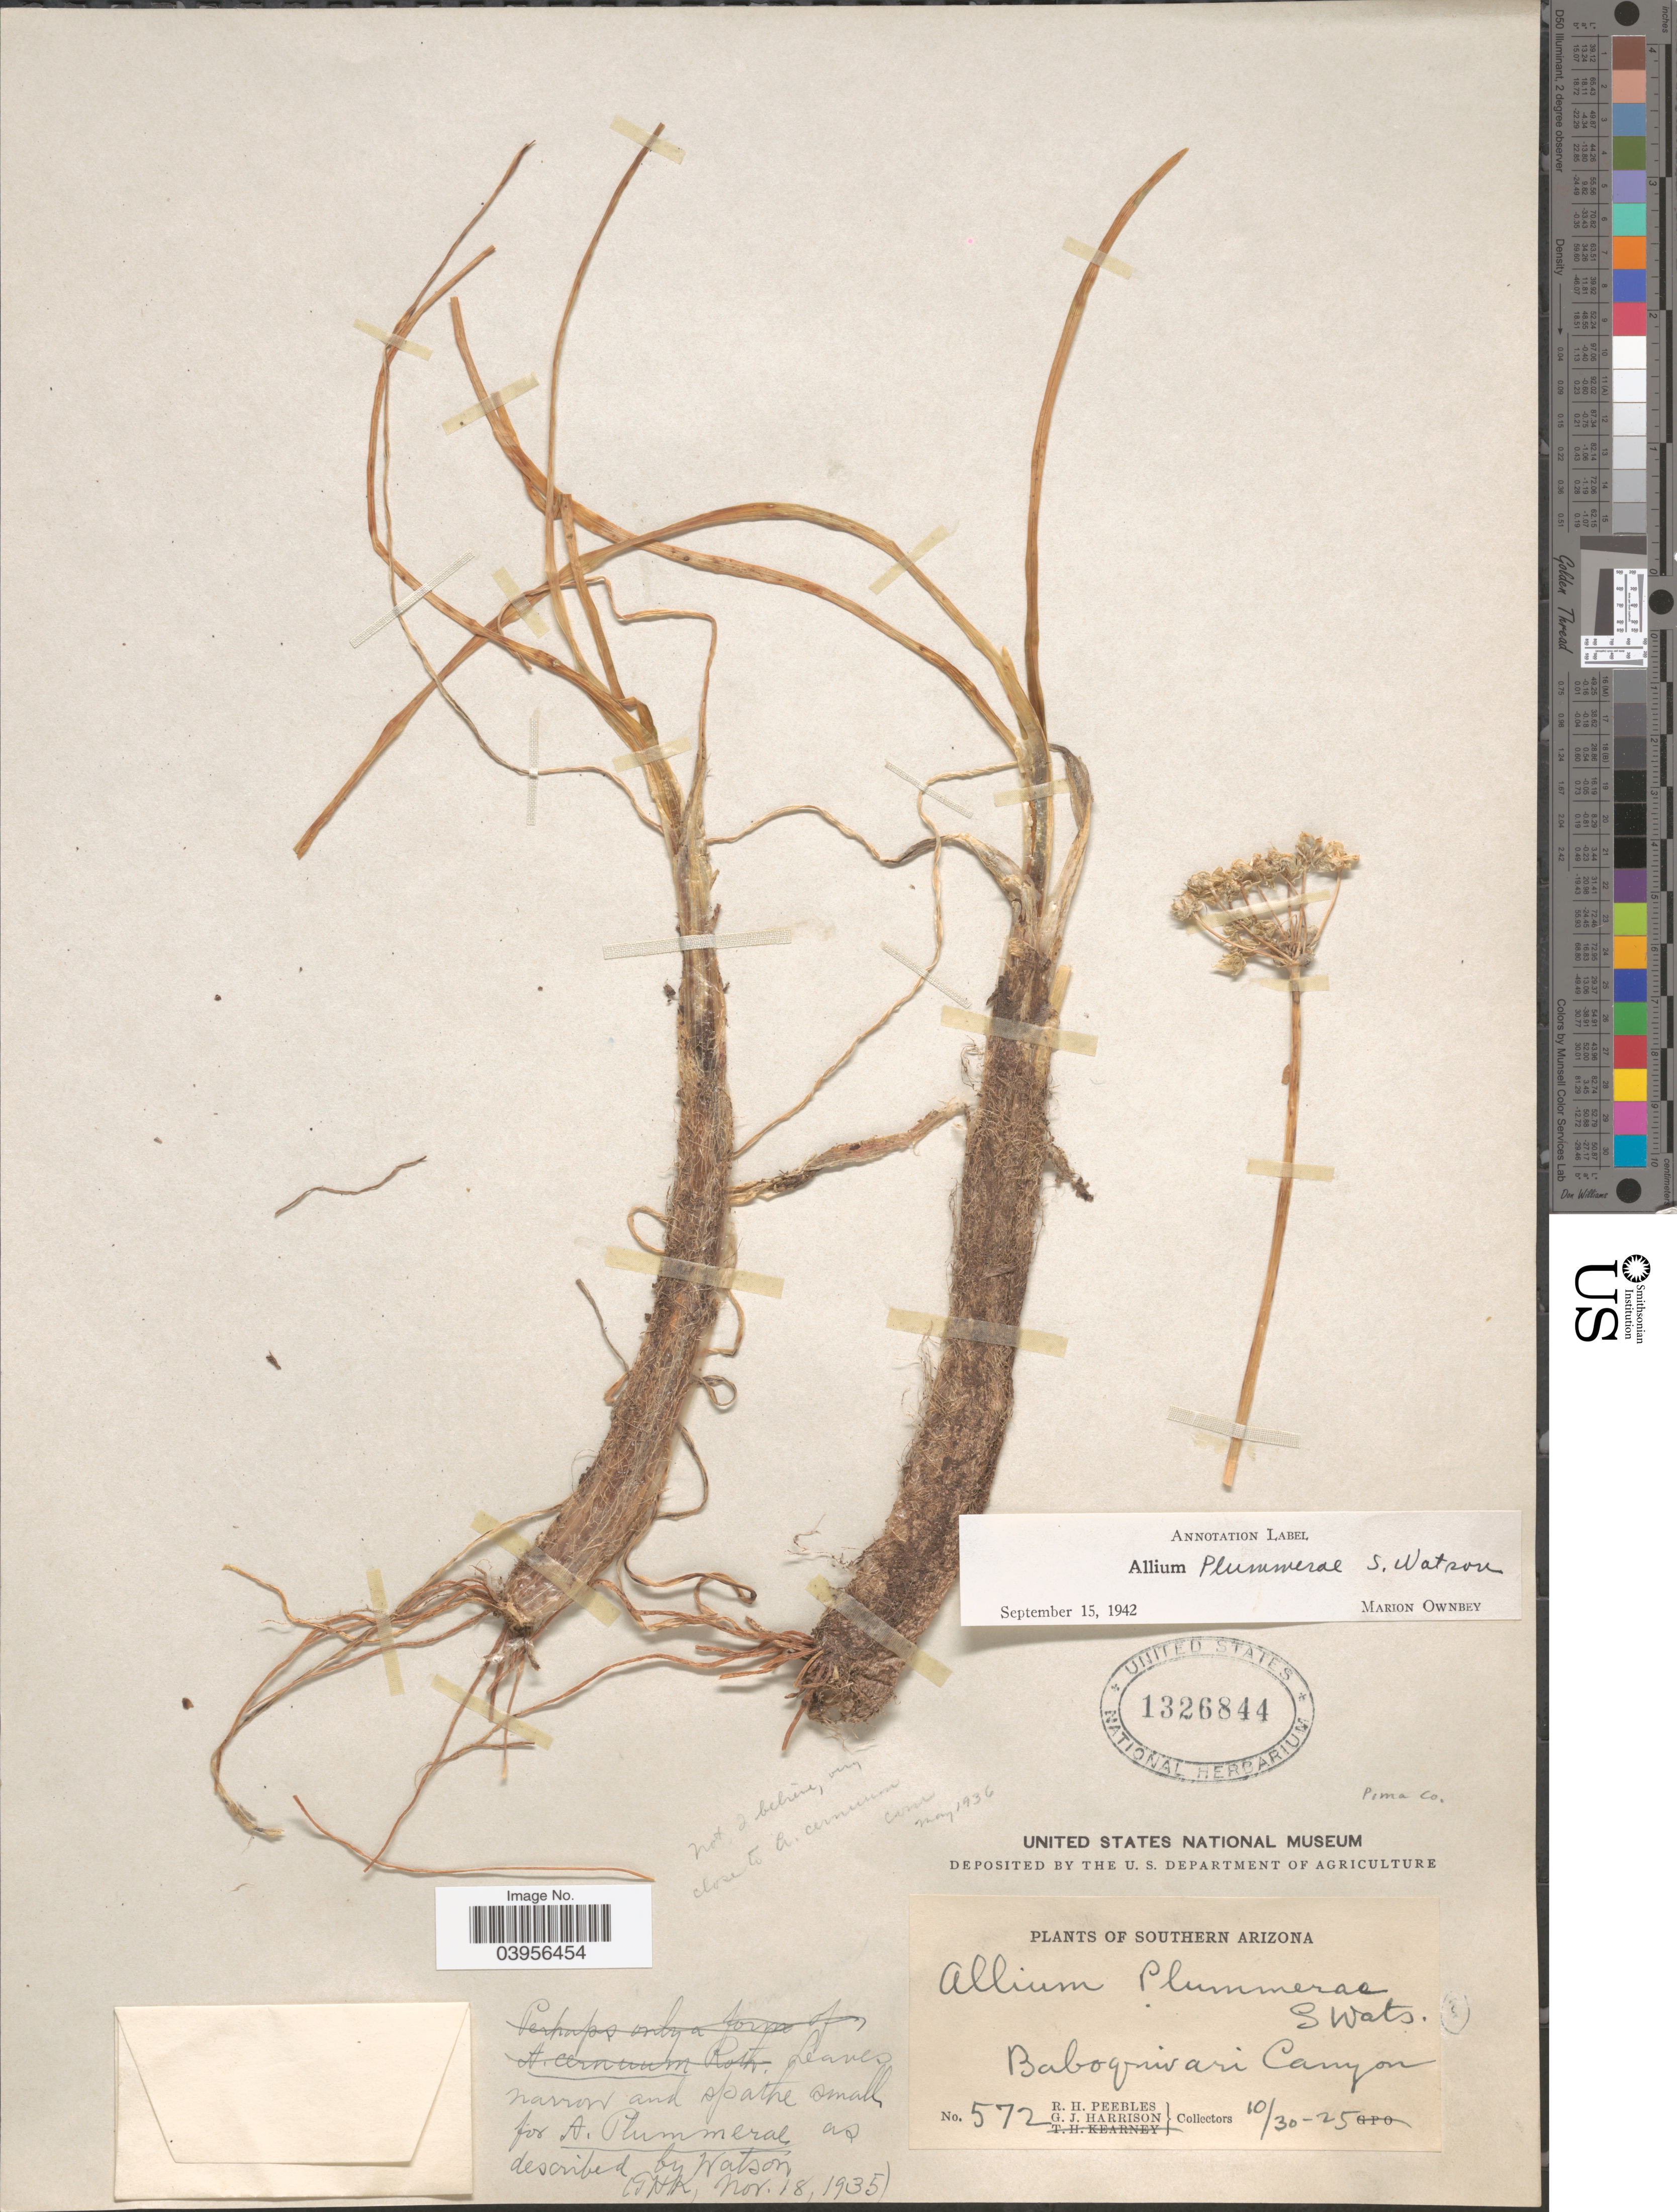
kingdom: Plantae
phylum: Tracheophyta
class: Liliopsida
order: Asparagales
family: Amaryllidaceae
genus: Allium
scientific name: Allium plummerae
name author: S. Watson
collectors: R. H. Peebles & G. J. Harrison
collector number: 572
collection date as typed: Transcribed d/m/y: 30/10/25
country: United States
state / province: Arizona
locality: Pima Co. Southern Arizona. Baboquivari Canyon.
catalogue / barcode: US 1326844